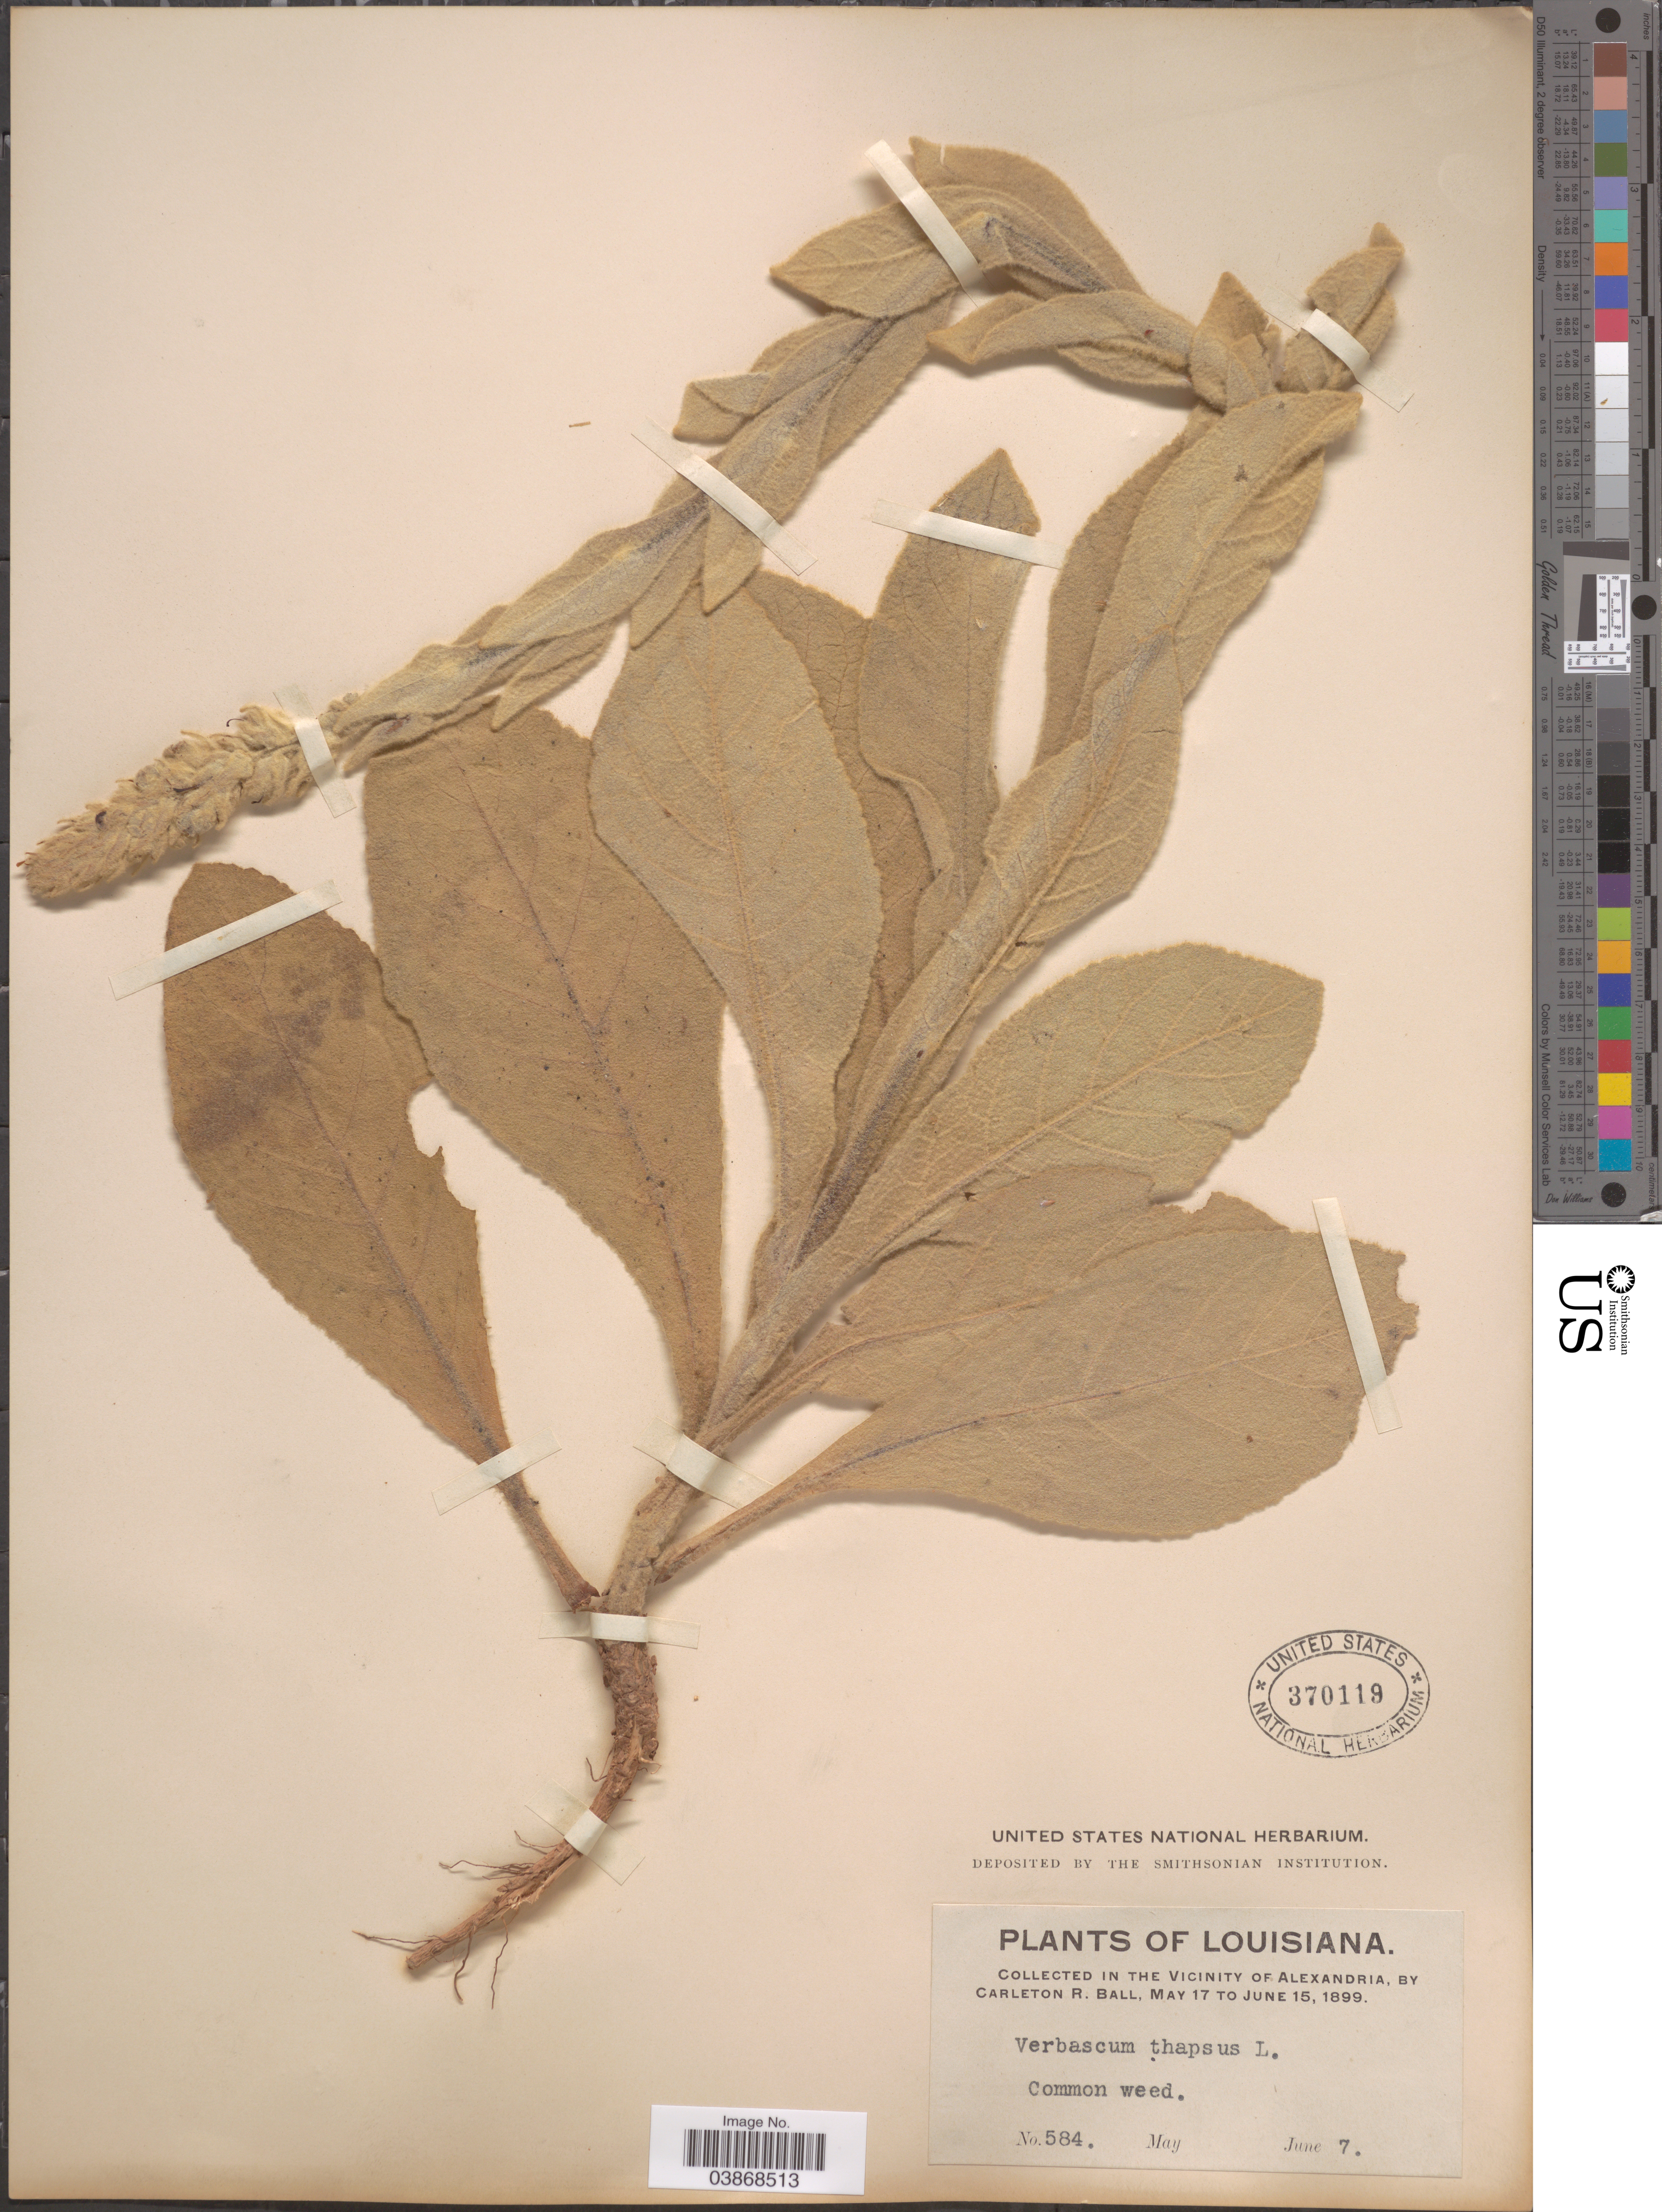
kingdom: Plantae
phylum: Tracheophyta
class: Magnoliopsida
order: Lamiales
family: Scrophulariaceae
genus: Verbascum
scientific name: Verbascum thapsus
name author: L.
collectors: C. R. Ball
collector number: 584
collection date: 1899-06-07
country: United States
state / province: Louisiana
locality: In the Vicinity of Alexandria.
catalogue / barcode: US 370119